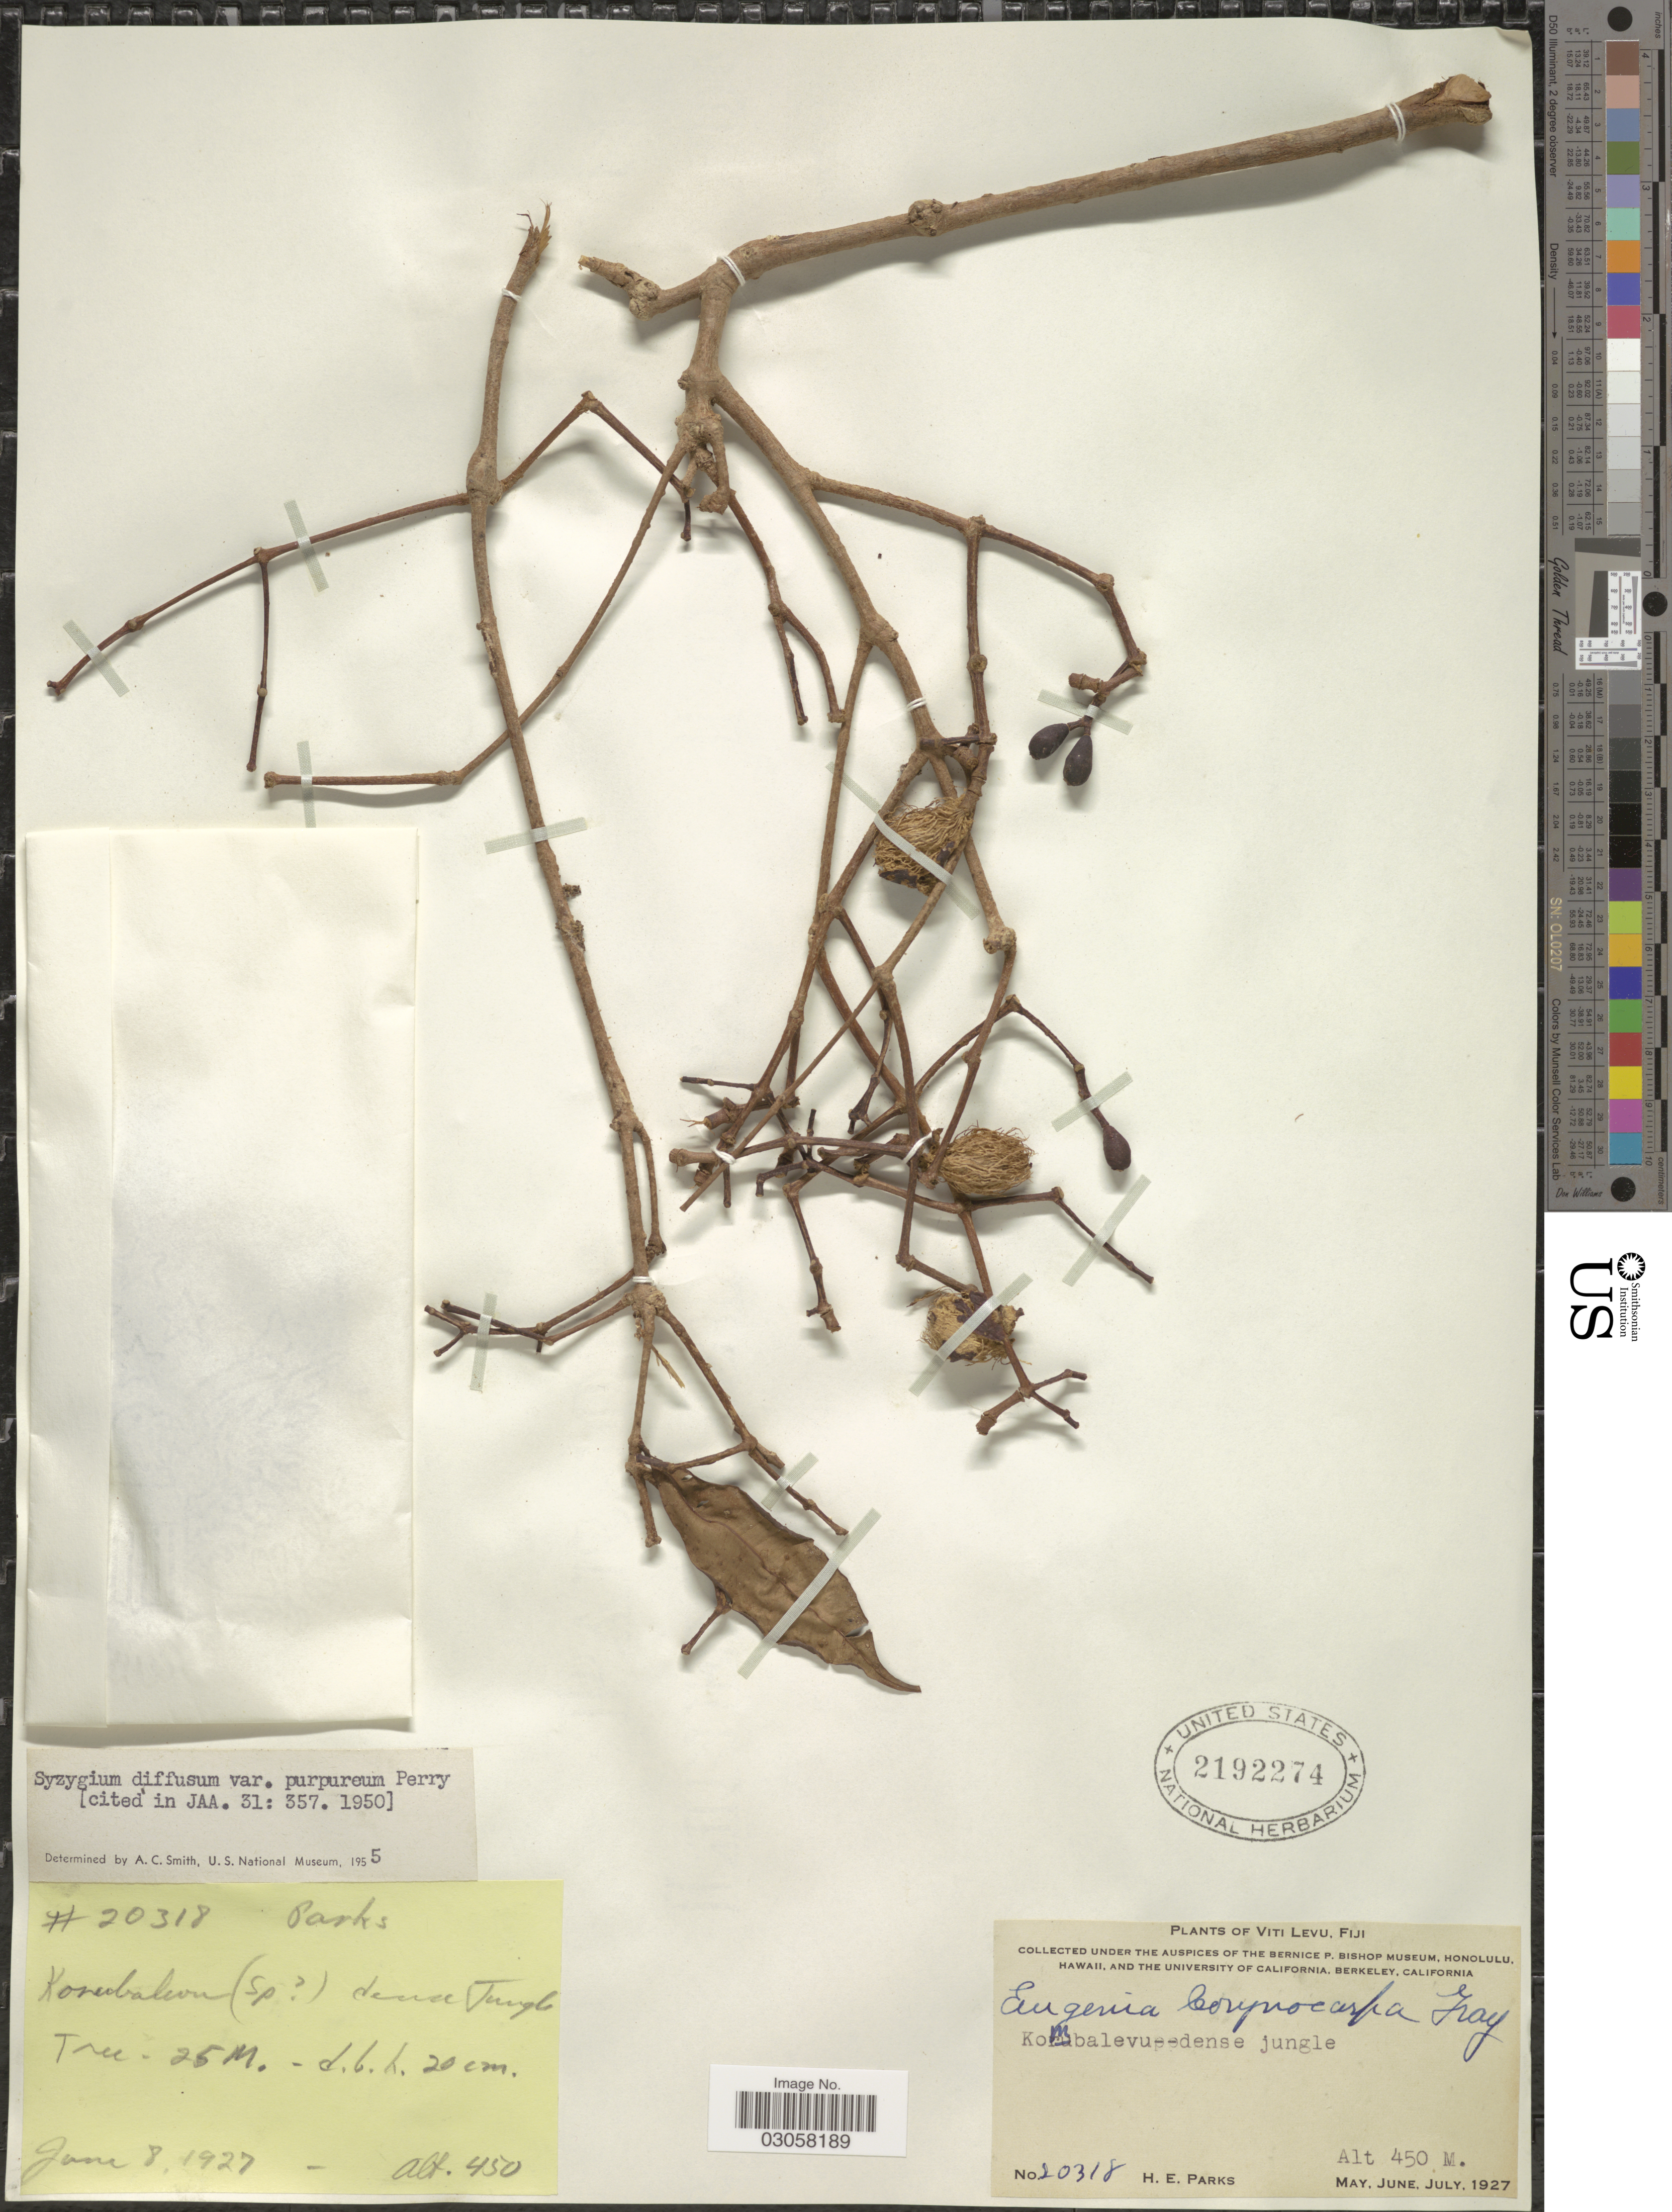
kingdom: Plantae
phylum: Tracheophyta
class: Magnoliopsida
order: Myrtales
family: Myrtaceae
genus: Syzygium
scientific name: Syzygium purpureum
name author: (L.M. Perry) A.C. Sm.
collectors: H. E. Parks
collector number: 20318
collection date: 1927-06-08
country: Fiji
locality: Viti Levu. Kombalevu - - dense jungle.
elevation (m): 450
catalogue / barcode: US 2192274